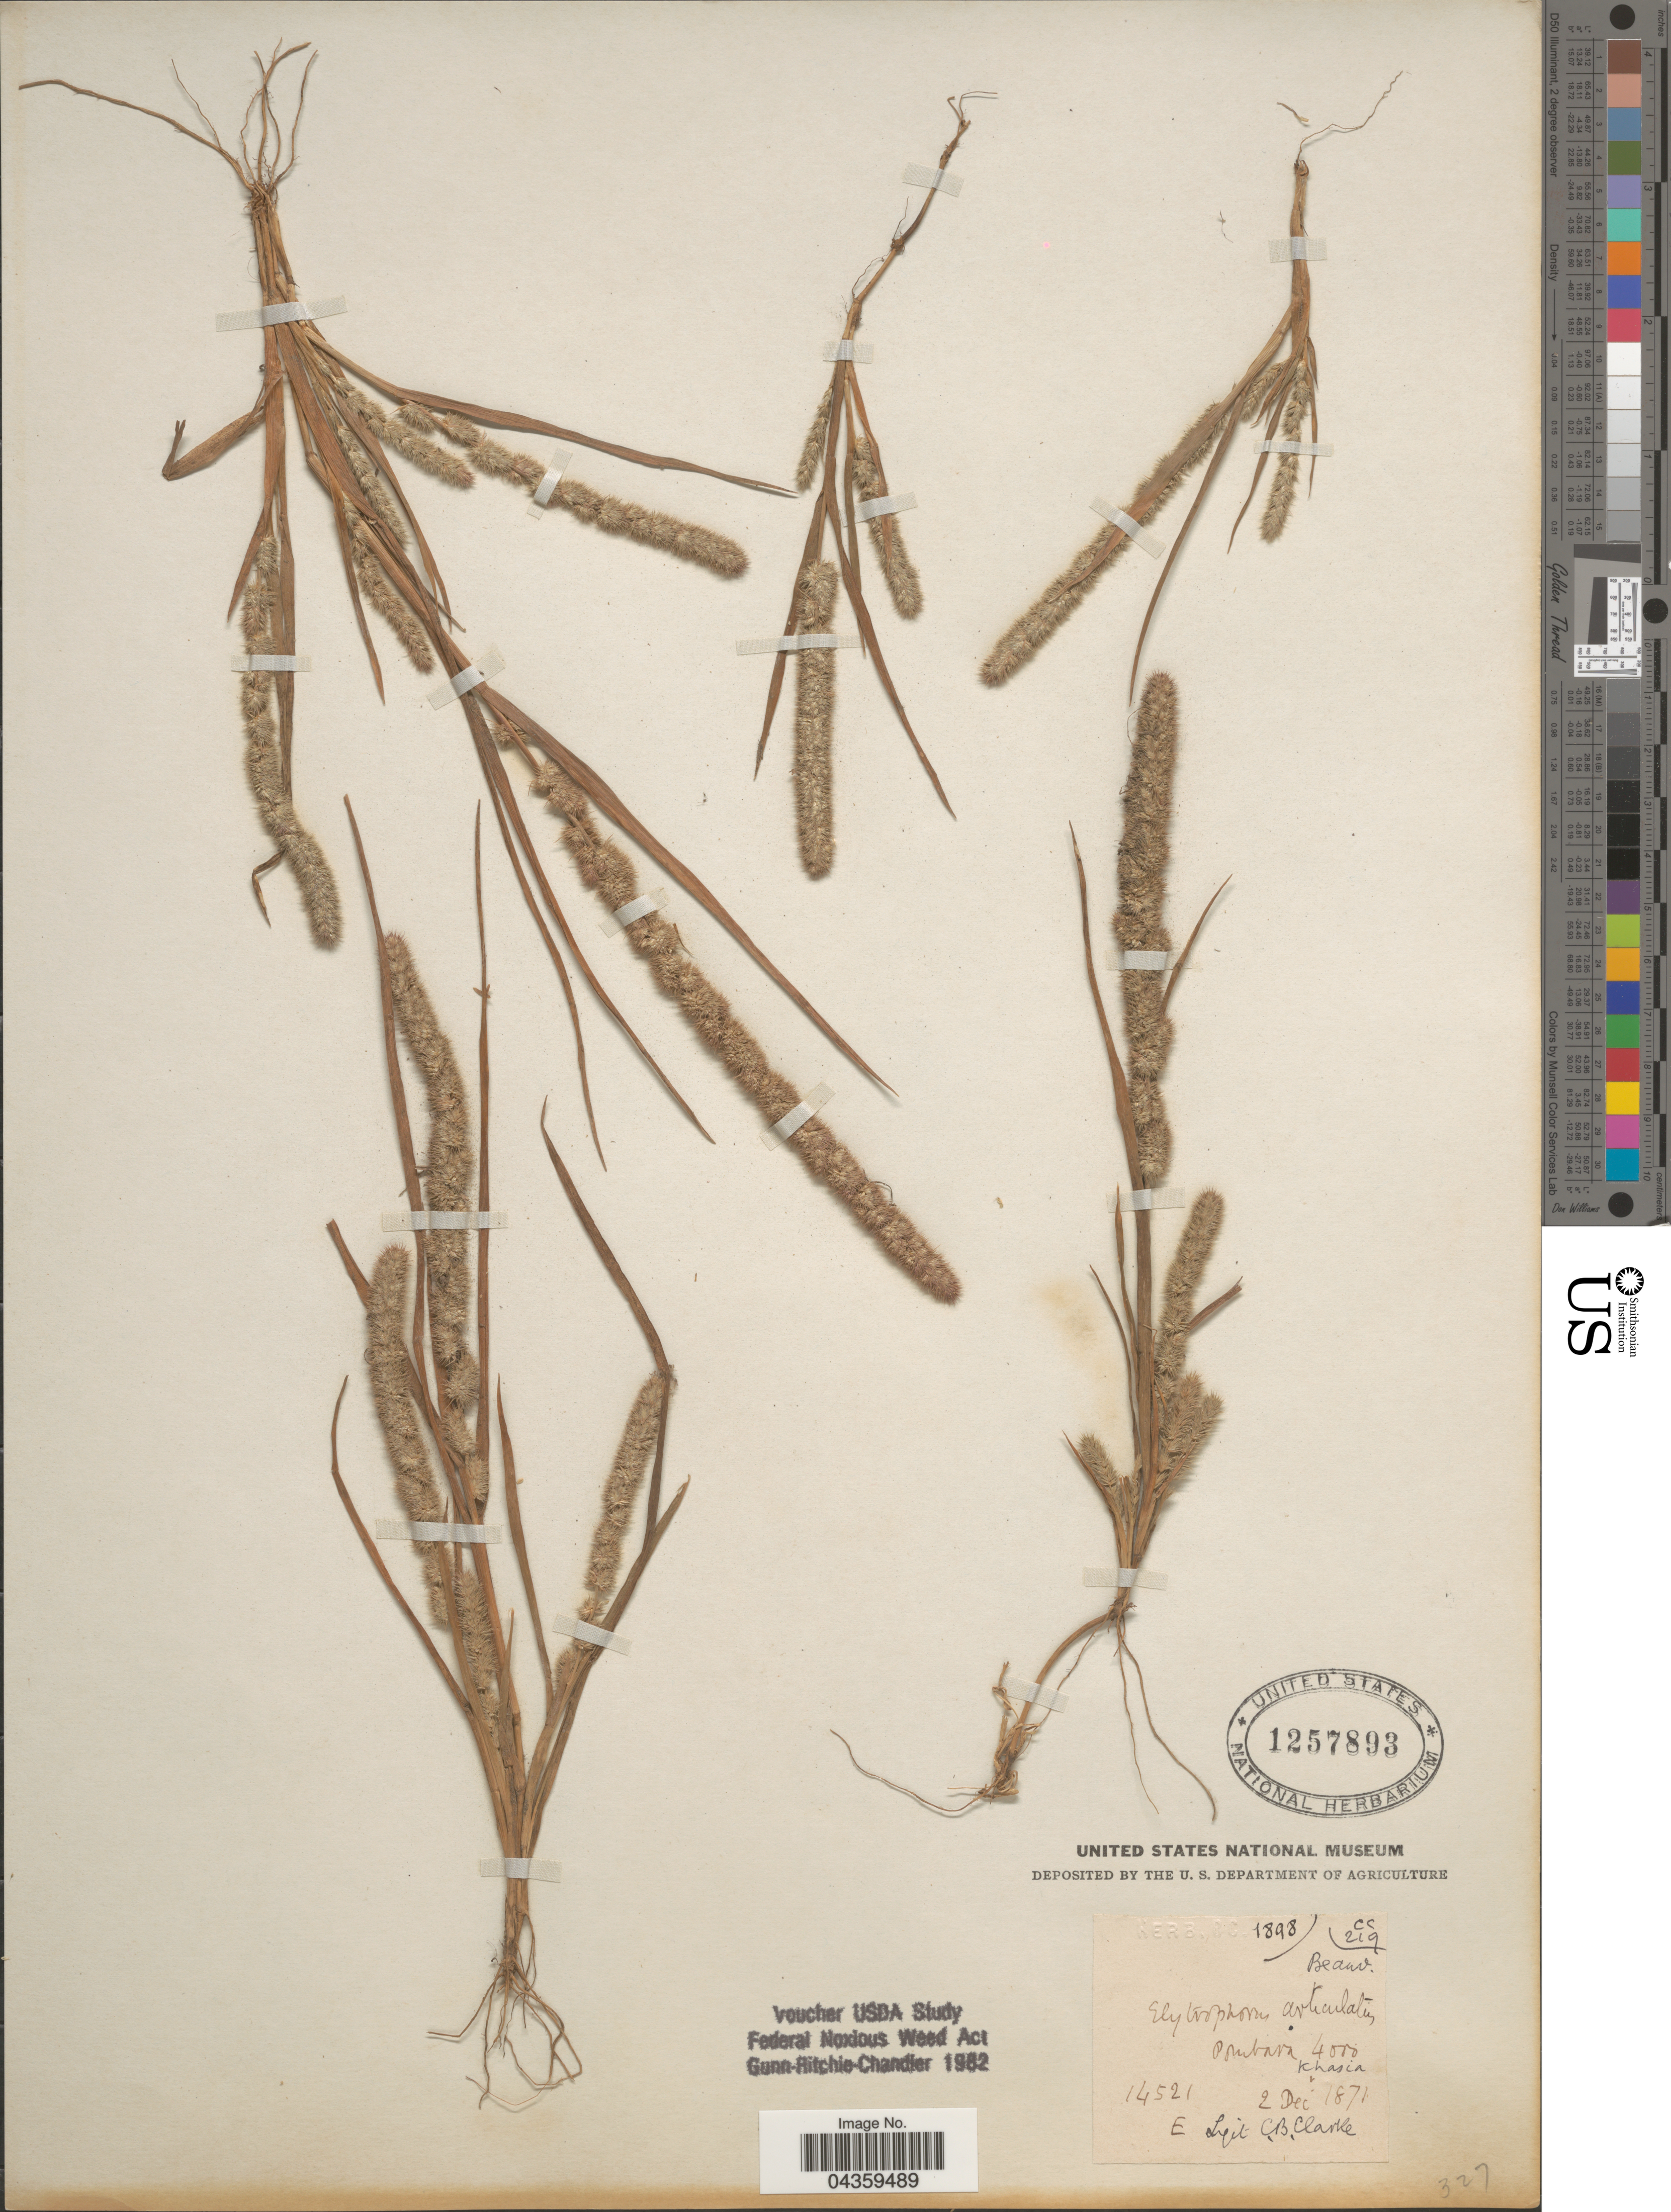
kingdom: Plantae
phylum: Tracheophyta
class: Liliopsida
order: Poales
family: Poaceae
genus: Elytrophorus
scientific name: Elytrophorus spicatus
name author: (Willd.) A. Camus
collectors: C. B. Clarke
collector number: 14521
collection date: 1871-12-02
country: India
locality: Pomtava [interpreted]. Khasia.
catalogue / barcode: US 1257893